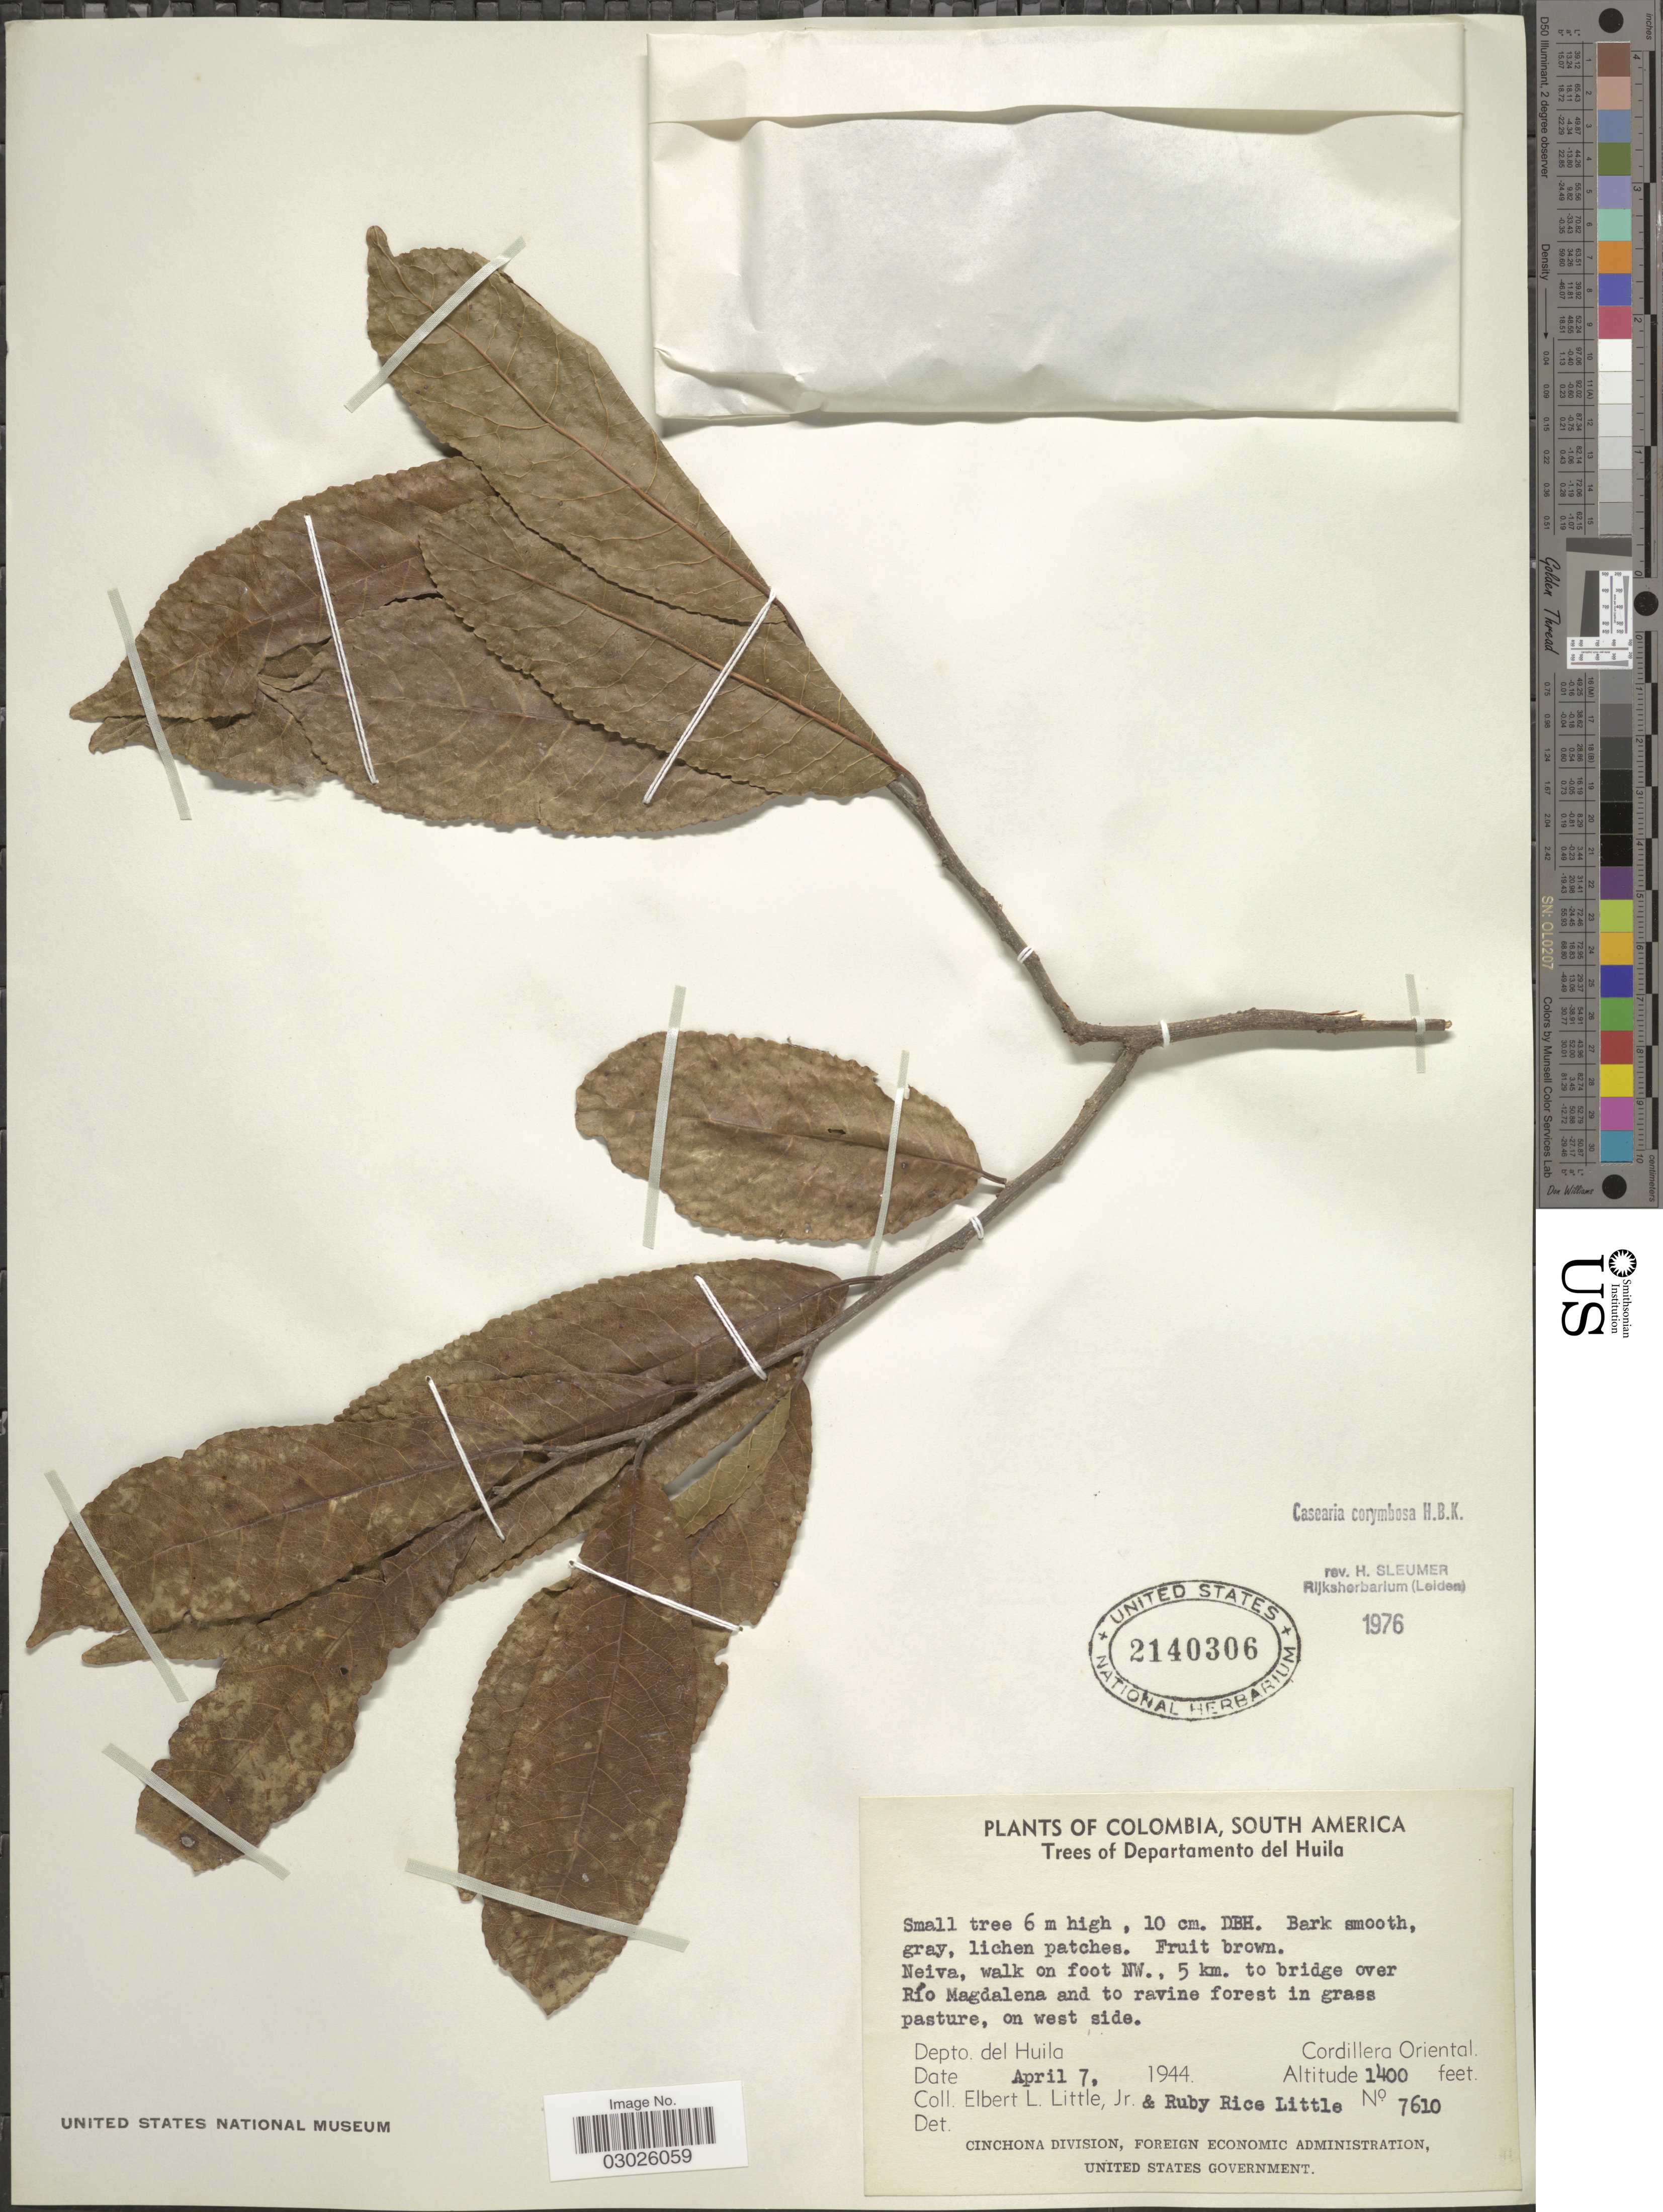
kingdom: Plantae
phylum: Tracheophyta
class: Magnoliopsida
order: Malpighiales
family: Salicaceae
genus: Casearia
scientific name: Casearia corymbosa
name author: Kunth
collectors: E. L. Little & R. R. Little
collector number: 7610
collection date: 1944-04-07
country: Colombia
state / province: Huila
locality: Trees of Departamento del Huila. Neiva, walk on foot NW., 5 km. to bridge over Río Magdalena and to ravine forest in grass pasture, on west side. Depto. del Huila. Cordillera Oriental.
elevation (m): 427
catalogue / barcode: US 2140306